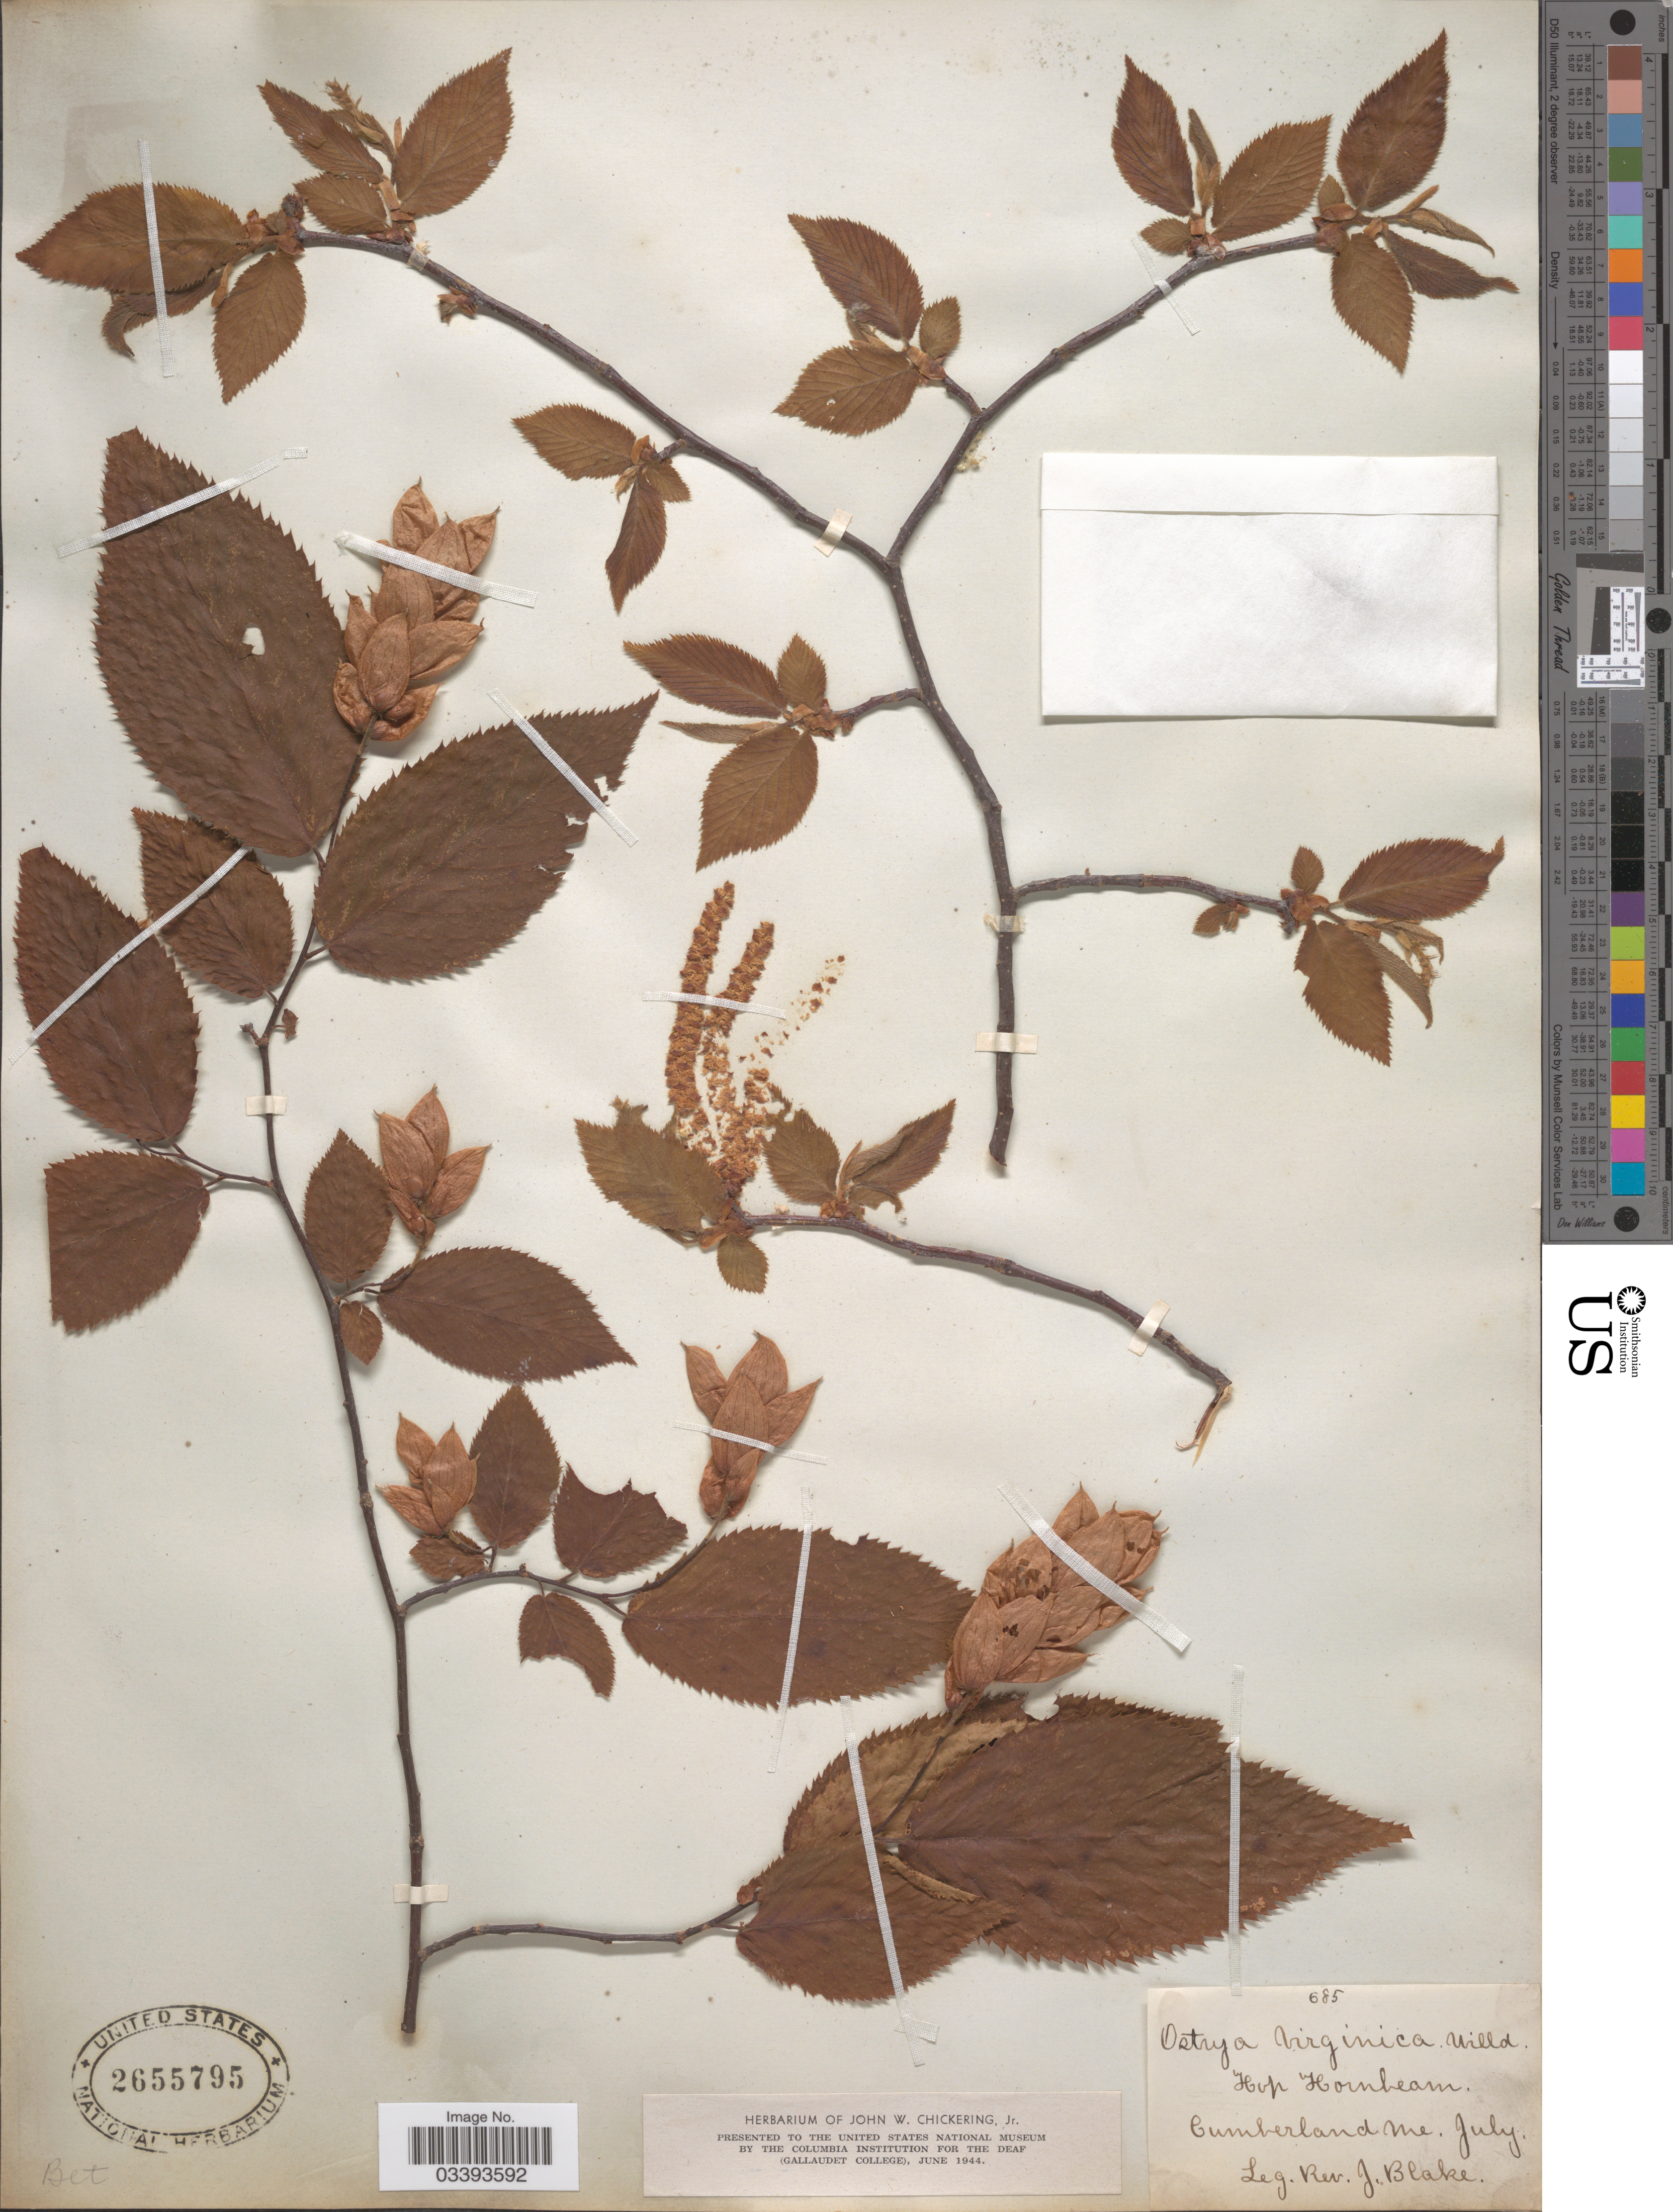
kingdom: Plantae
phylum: Tracheophyta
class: Magnoliopsida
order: Fagales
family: Betulaceae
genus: Ostrya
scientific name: Ostrya virginiana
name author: (Mill.) K. Koch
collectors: J. Blake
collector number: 685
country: United States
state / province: Maine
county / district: Cumberland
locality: Cumberland.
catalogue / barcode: US 2655795